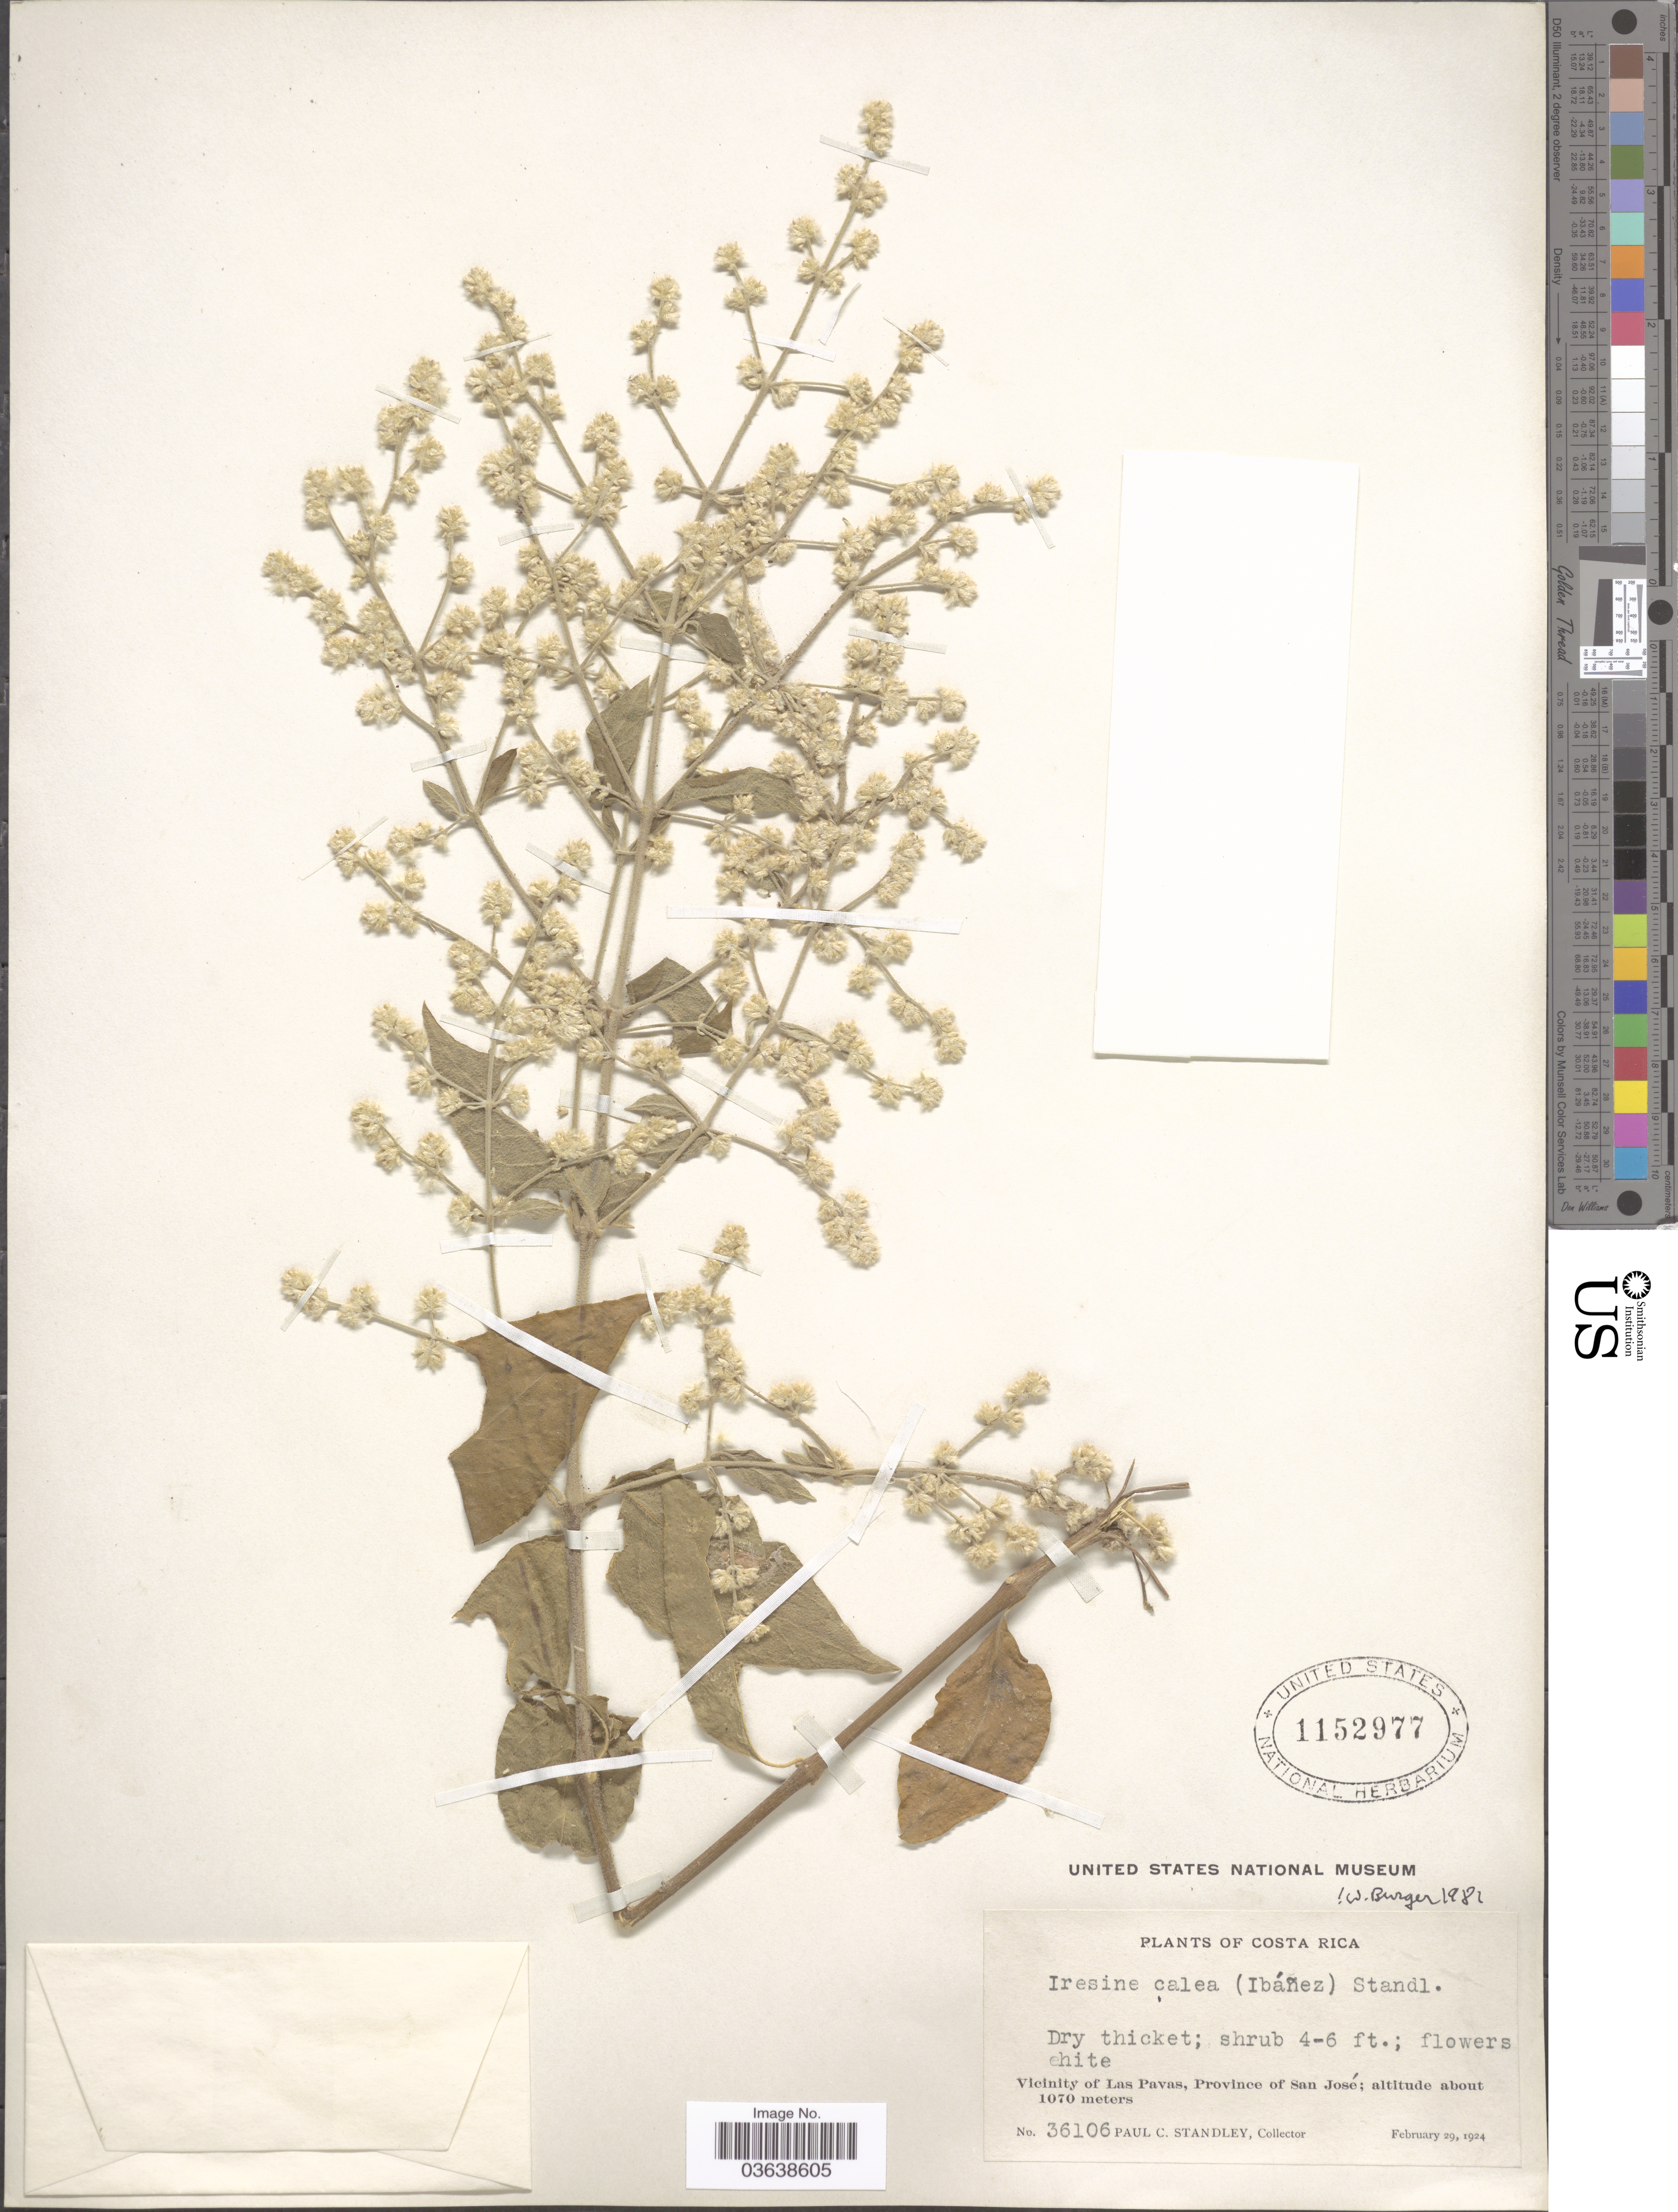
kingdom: Plantae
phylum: Tracheophyta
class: Magnoliopsida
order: Caryophyllales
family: Amaranthaceae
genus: Iresine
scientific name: Iresine calea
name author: (Ibáñez) Standl.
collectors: P. C. Standley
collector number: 36106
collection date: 1924-02-29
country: Costa Rica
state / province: San José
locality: Vicinity of Las Pavas.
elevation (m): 1070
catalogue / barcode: US 1152977